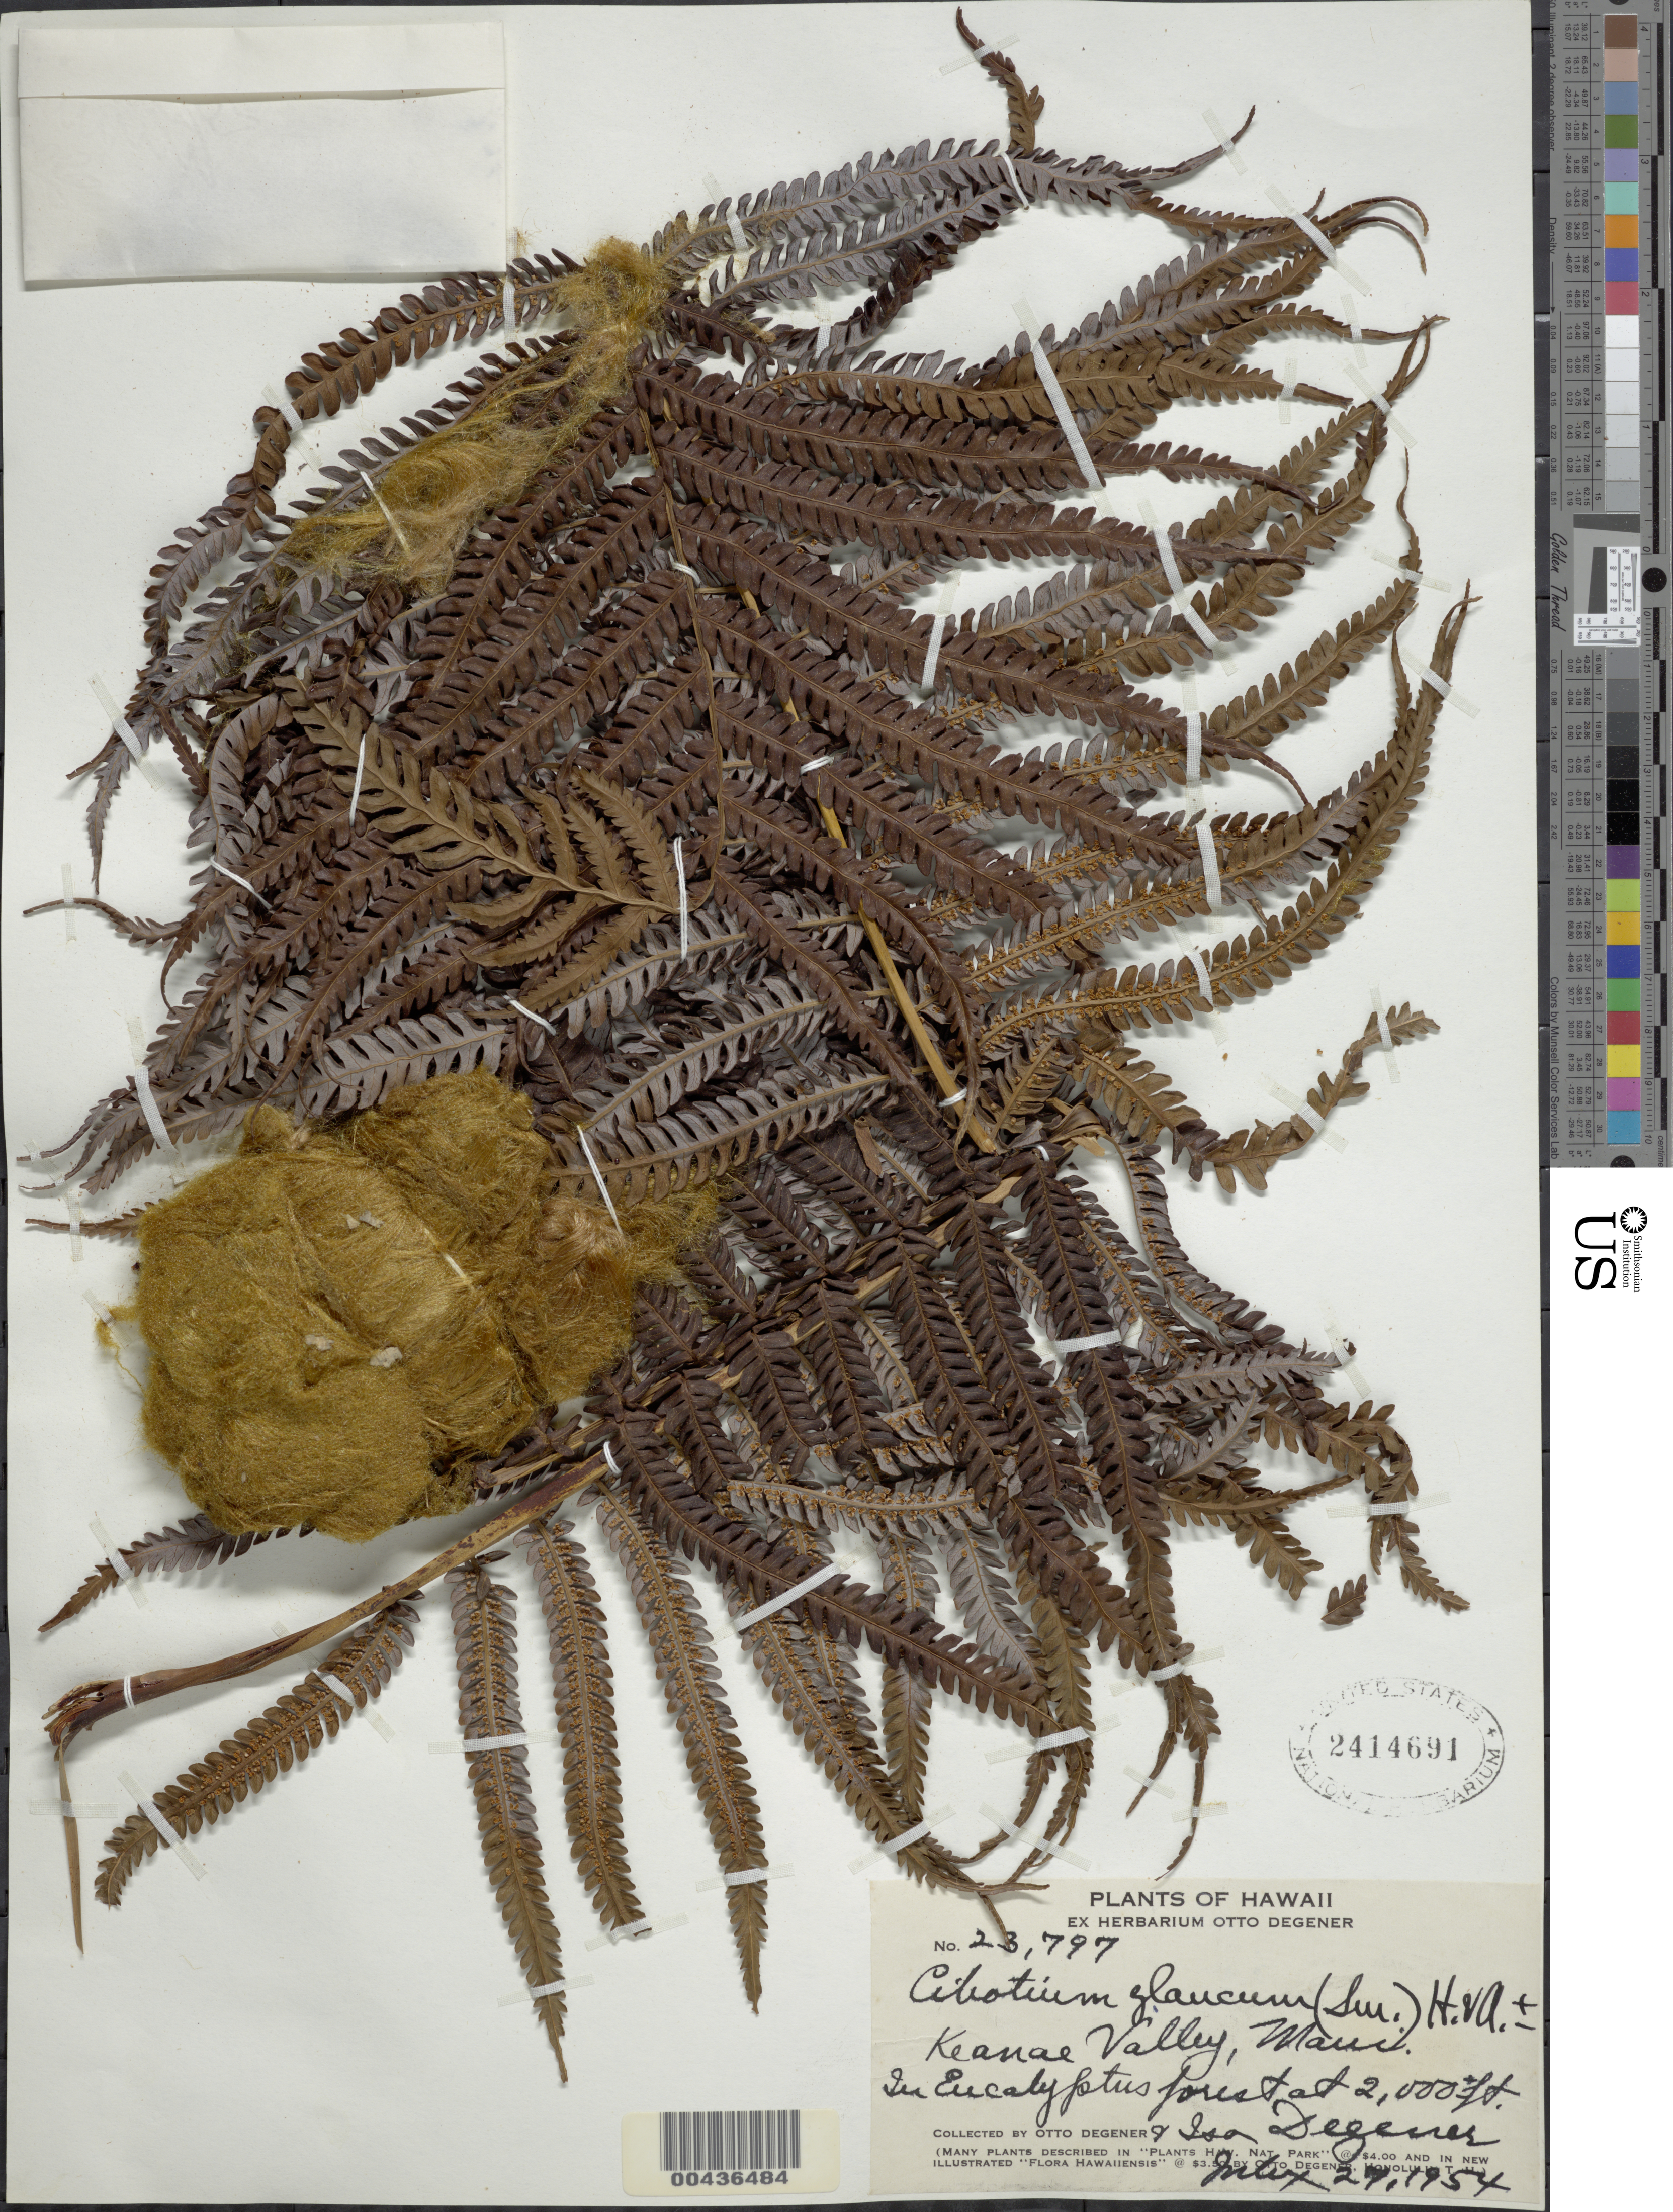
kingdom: Plantae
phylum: Tracheophyta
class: Polypodiopsida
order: Cyatheales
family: Cibotiaceae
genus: Cibotium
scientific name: Cibotium glaucum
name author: (Sm.) Hook. & Arn.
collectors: O. Degener & I. Degener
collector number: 23797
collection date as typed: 27 Jul 1954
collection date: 1954-07-27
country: United States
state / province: Hawaii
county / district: Honolulu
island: Oahu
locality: Keanae Valley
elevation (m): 610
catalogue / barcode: US 2414691